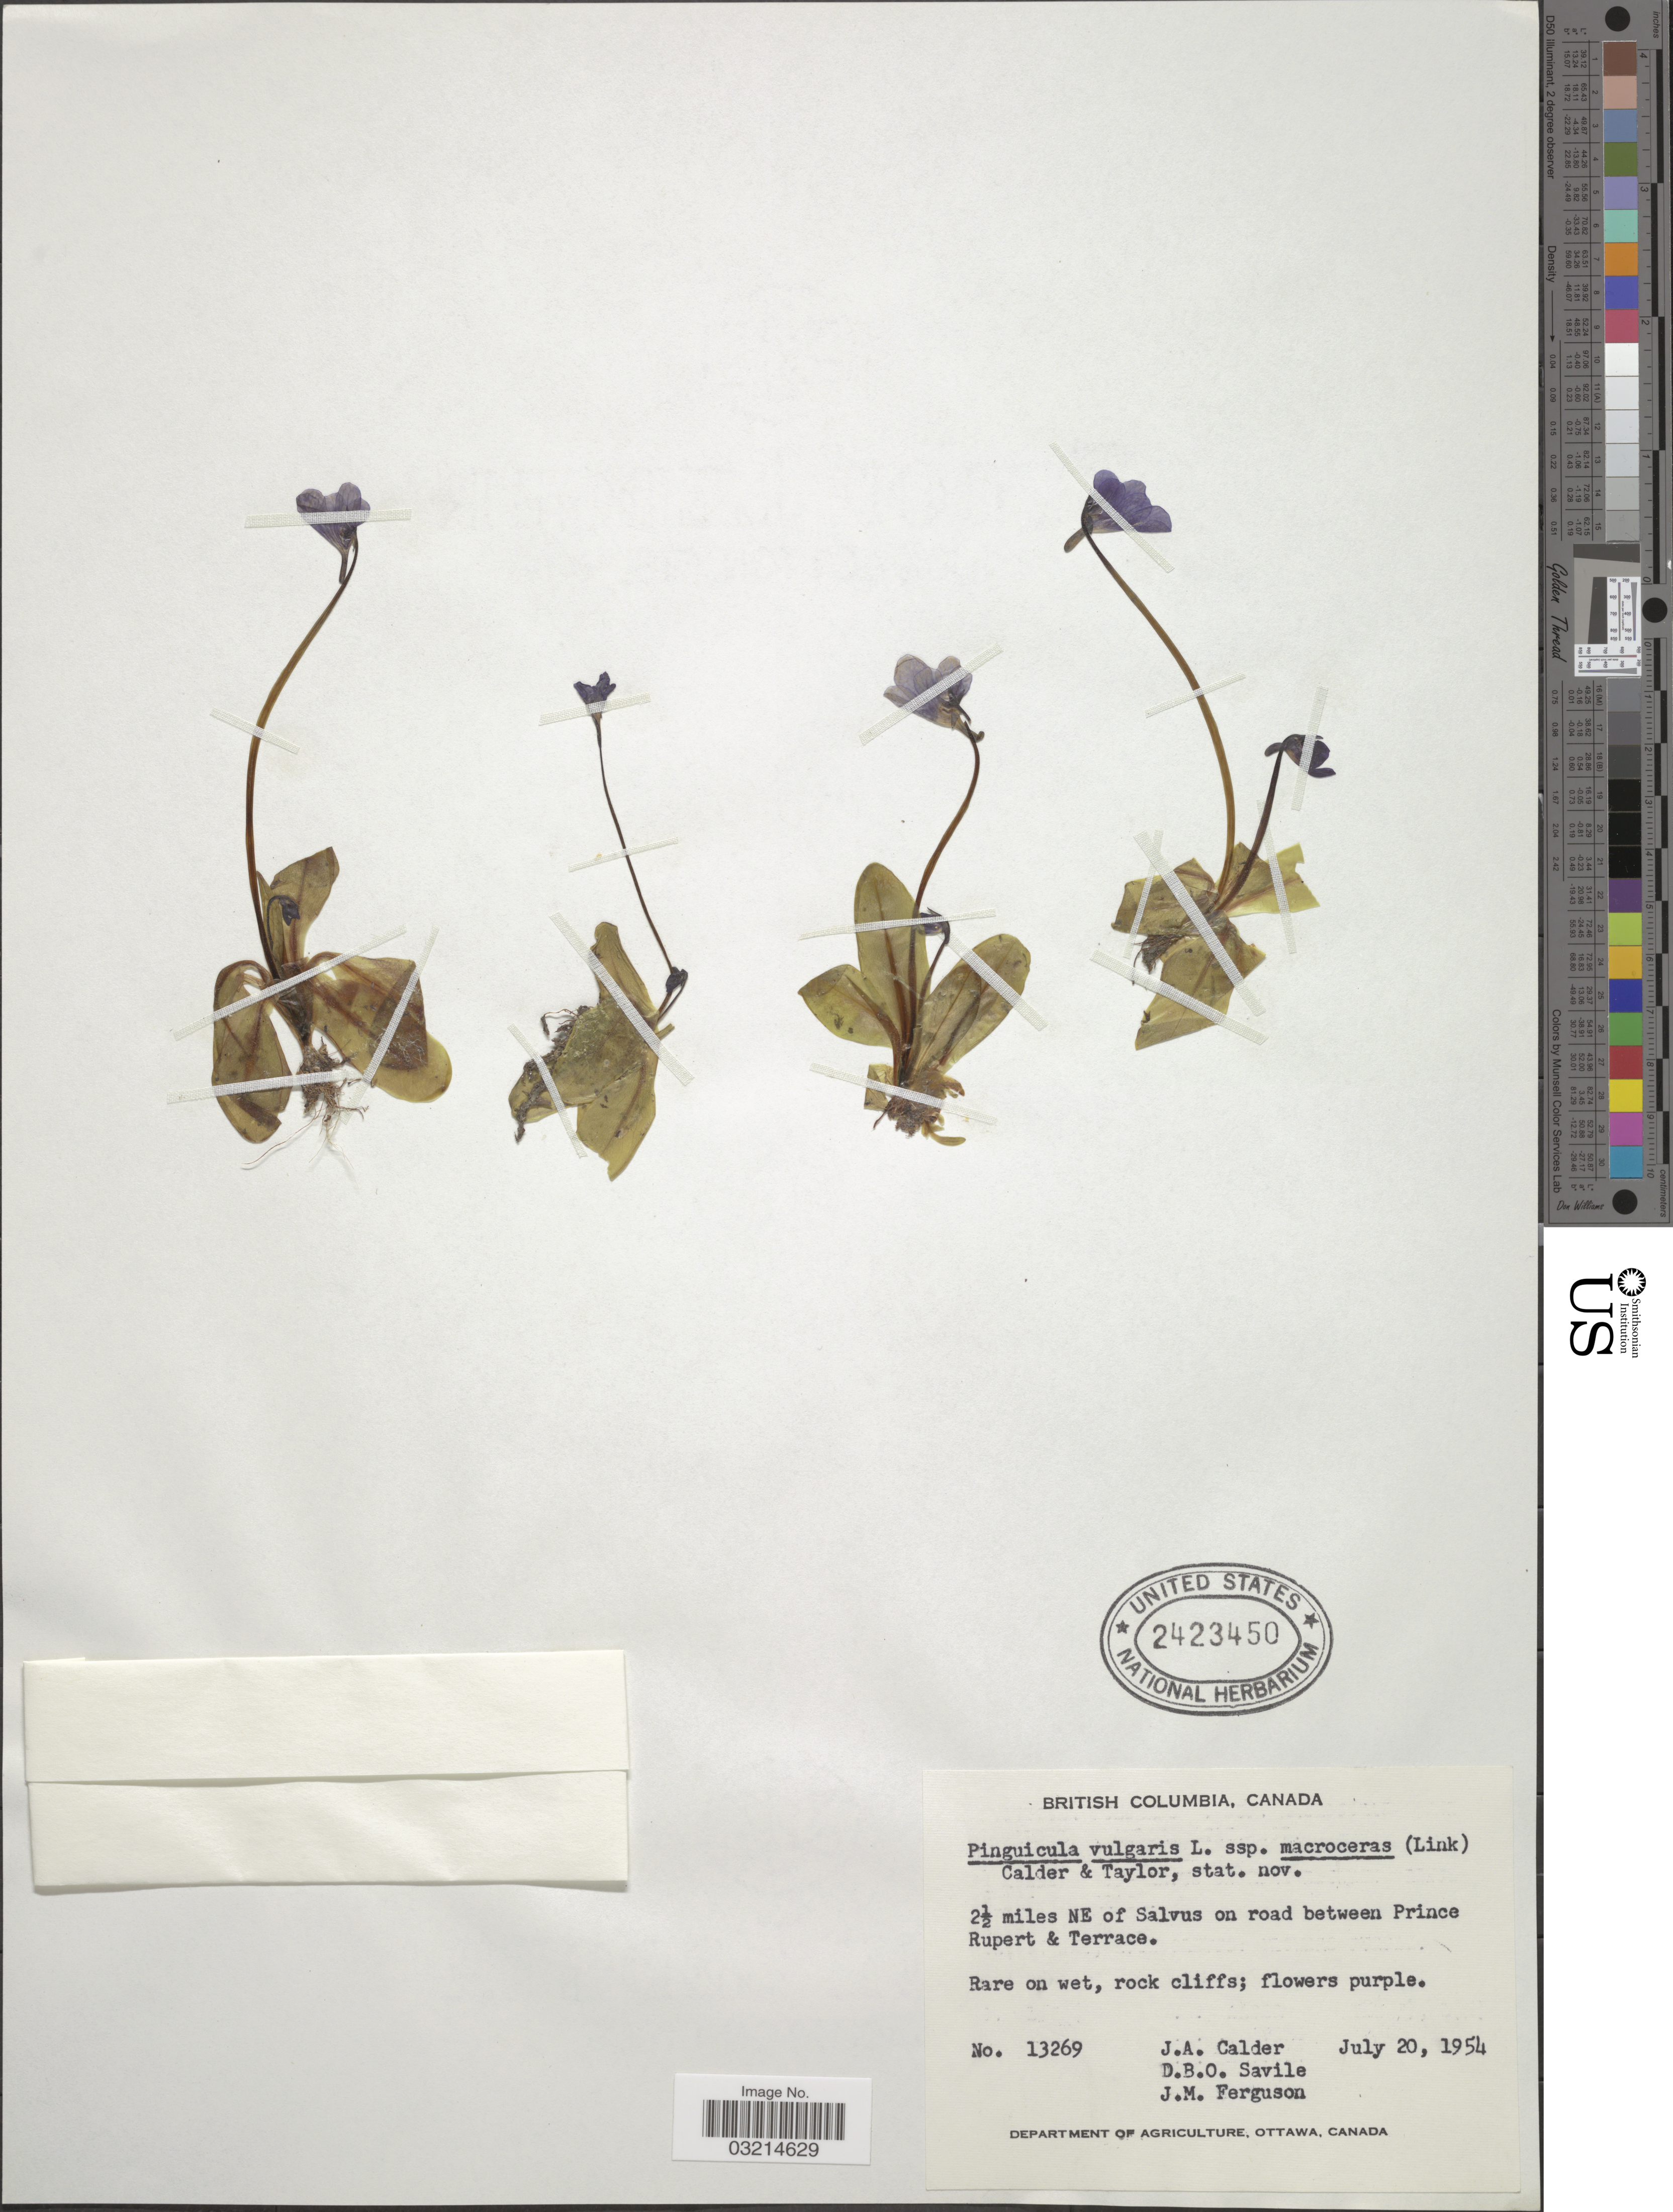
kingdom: Plantae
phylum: Tracheophyta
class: Magnoliopsida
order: Lamiales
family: Lentibulariaceae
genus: Pinguicula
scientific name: Pinguicula vulgaris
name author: L.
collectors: J. A. Calder, D. Savile & J. M. Ferguson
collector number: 13269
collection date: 1954-07-20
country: Canada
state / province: British Columbia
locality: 2½ miles NE of Salvus on road between Prince Rupert & Terrace.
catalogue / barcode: US 2423450